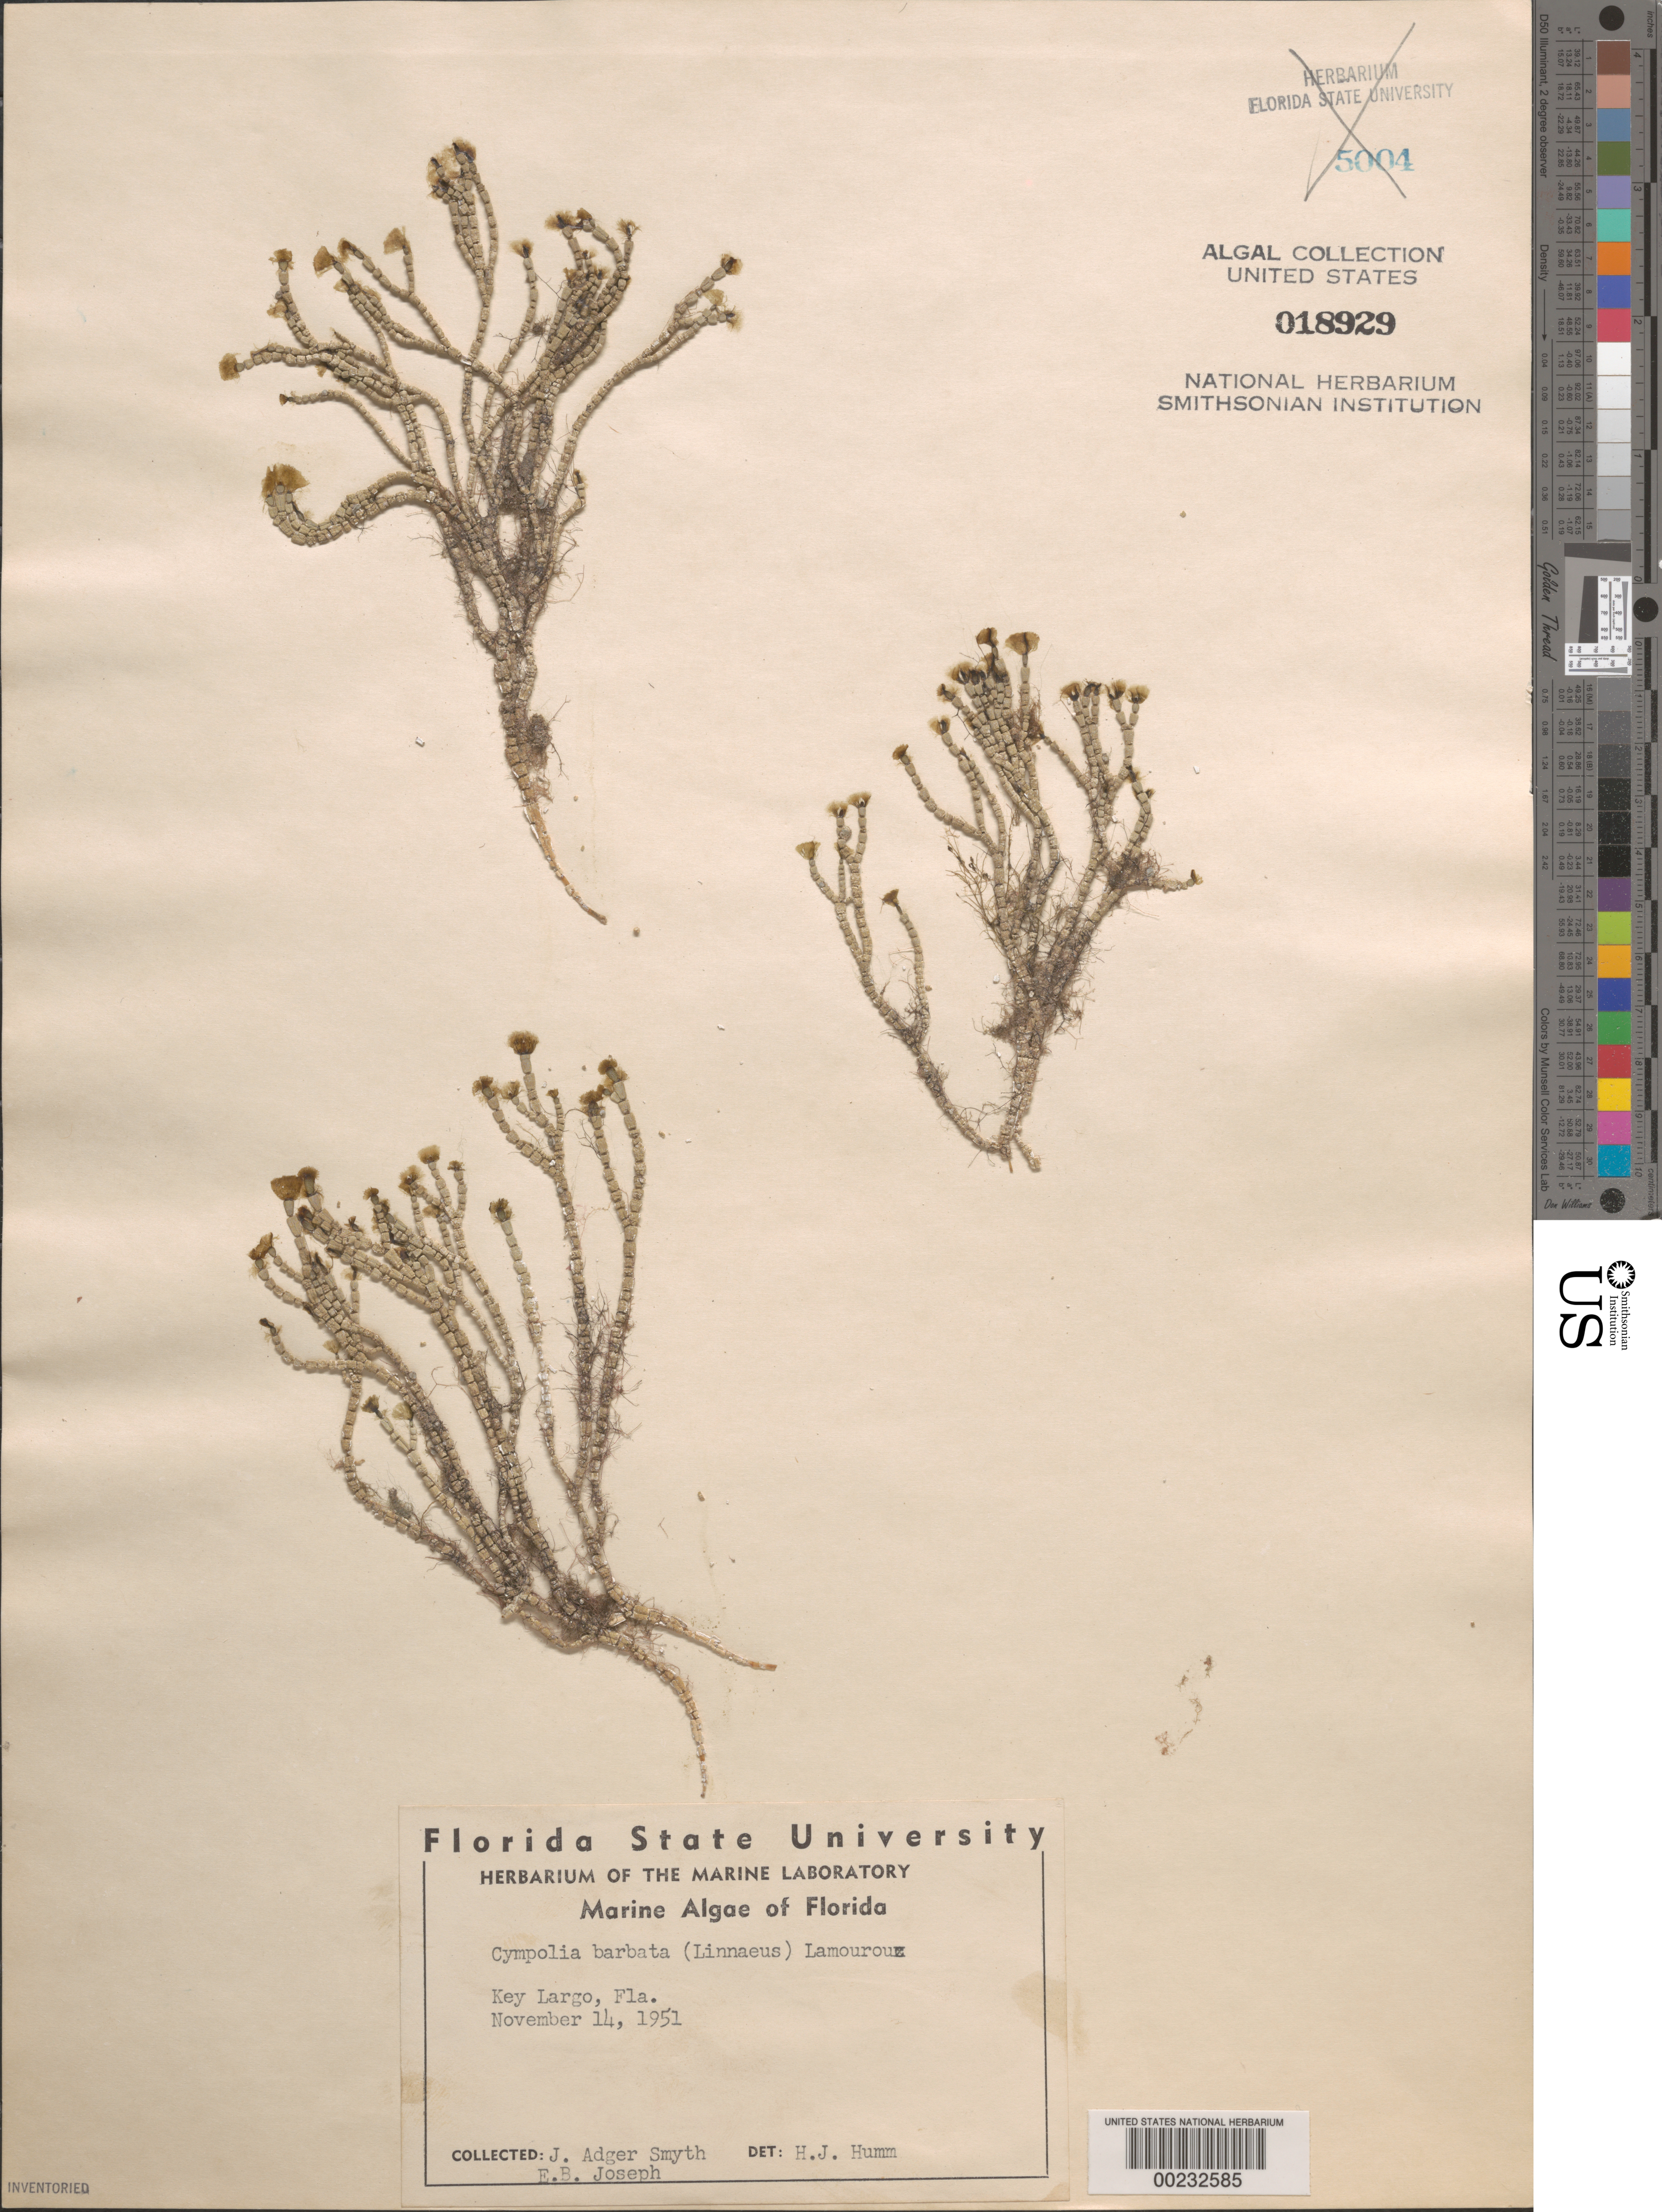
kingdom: Plantae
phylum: Chlorophyta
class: Ulvophyceae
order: Dasycladales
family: Dasycladaceae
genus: Cymopolia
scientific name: Cymopolia barbata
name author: (L.) J.V.Lamouroux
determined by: Humm, Harold J.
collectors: J. Smyth & E. Joseph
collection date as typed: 14 Nov 1951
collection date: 1951-11-14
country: United States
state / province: Florida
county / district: Monroe County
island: Key Largo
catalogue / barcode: US 18929